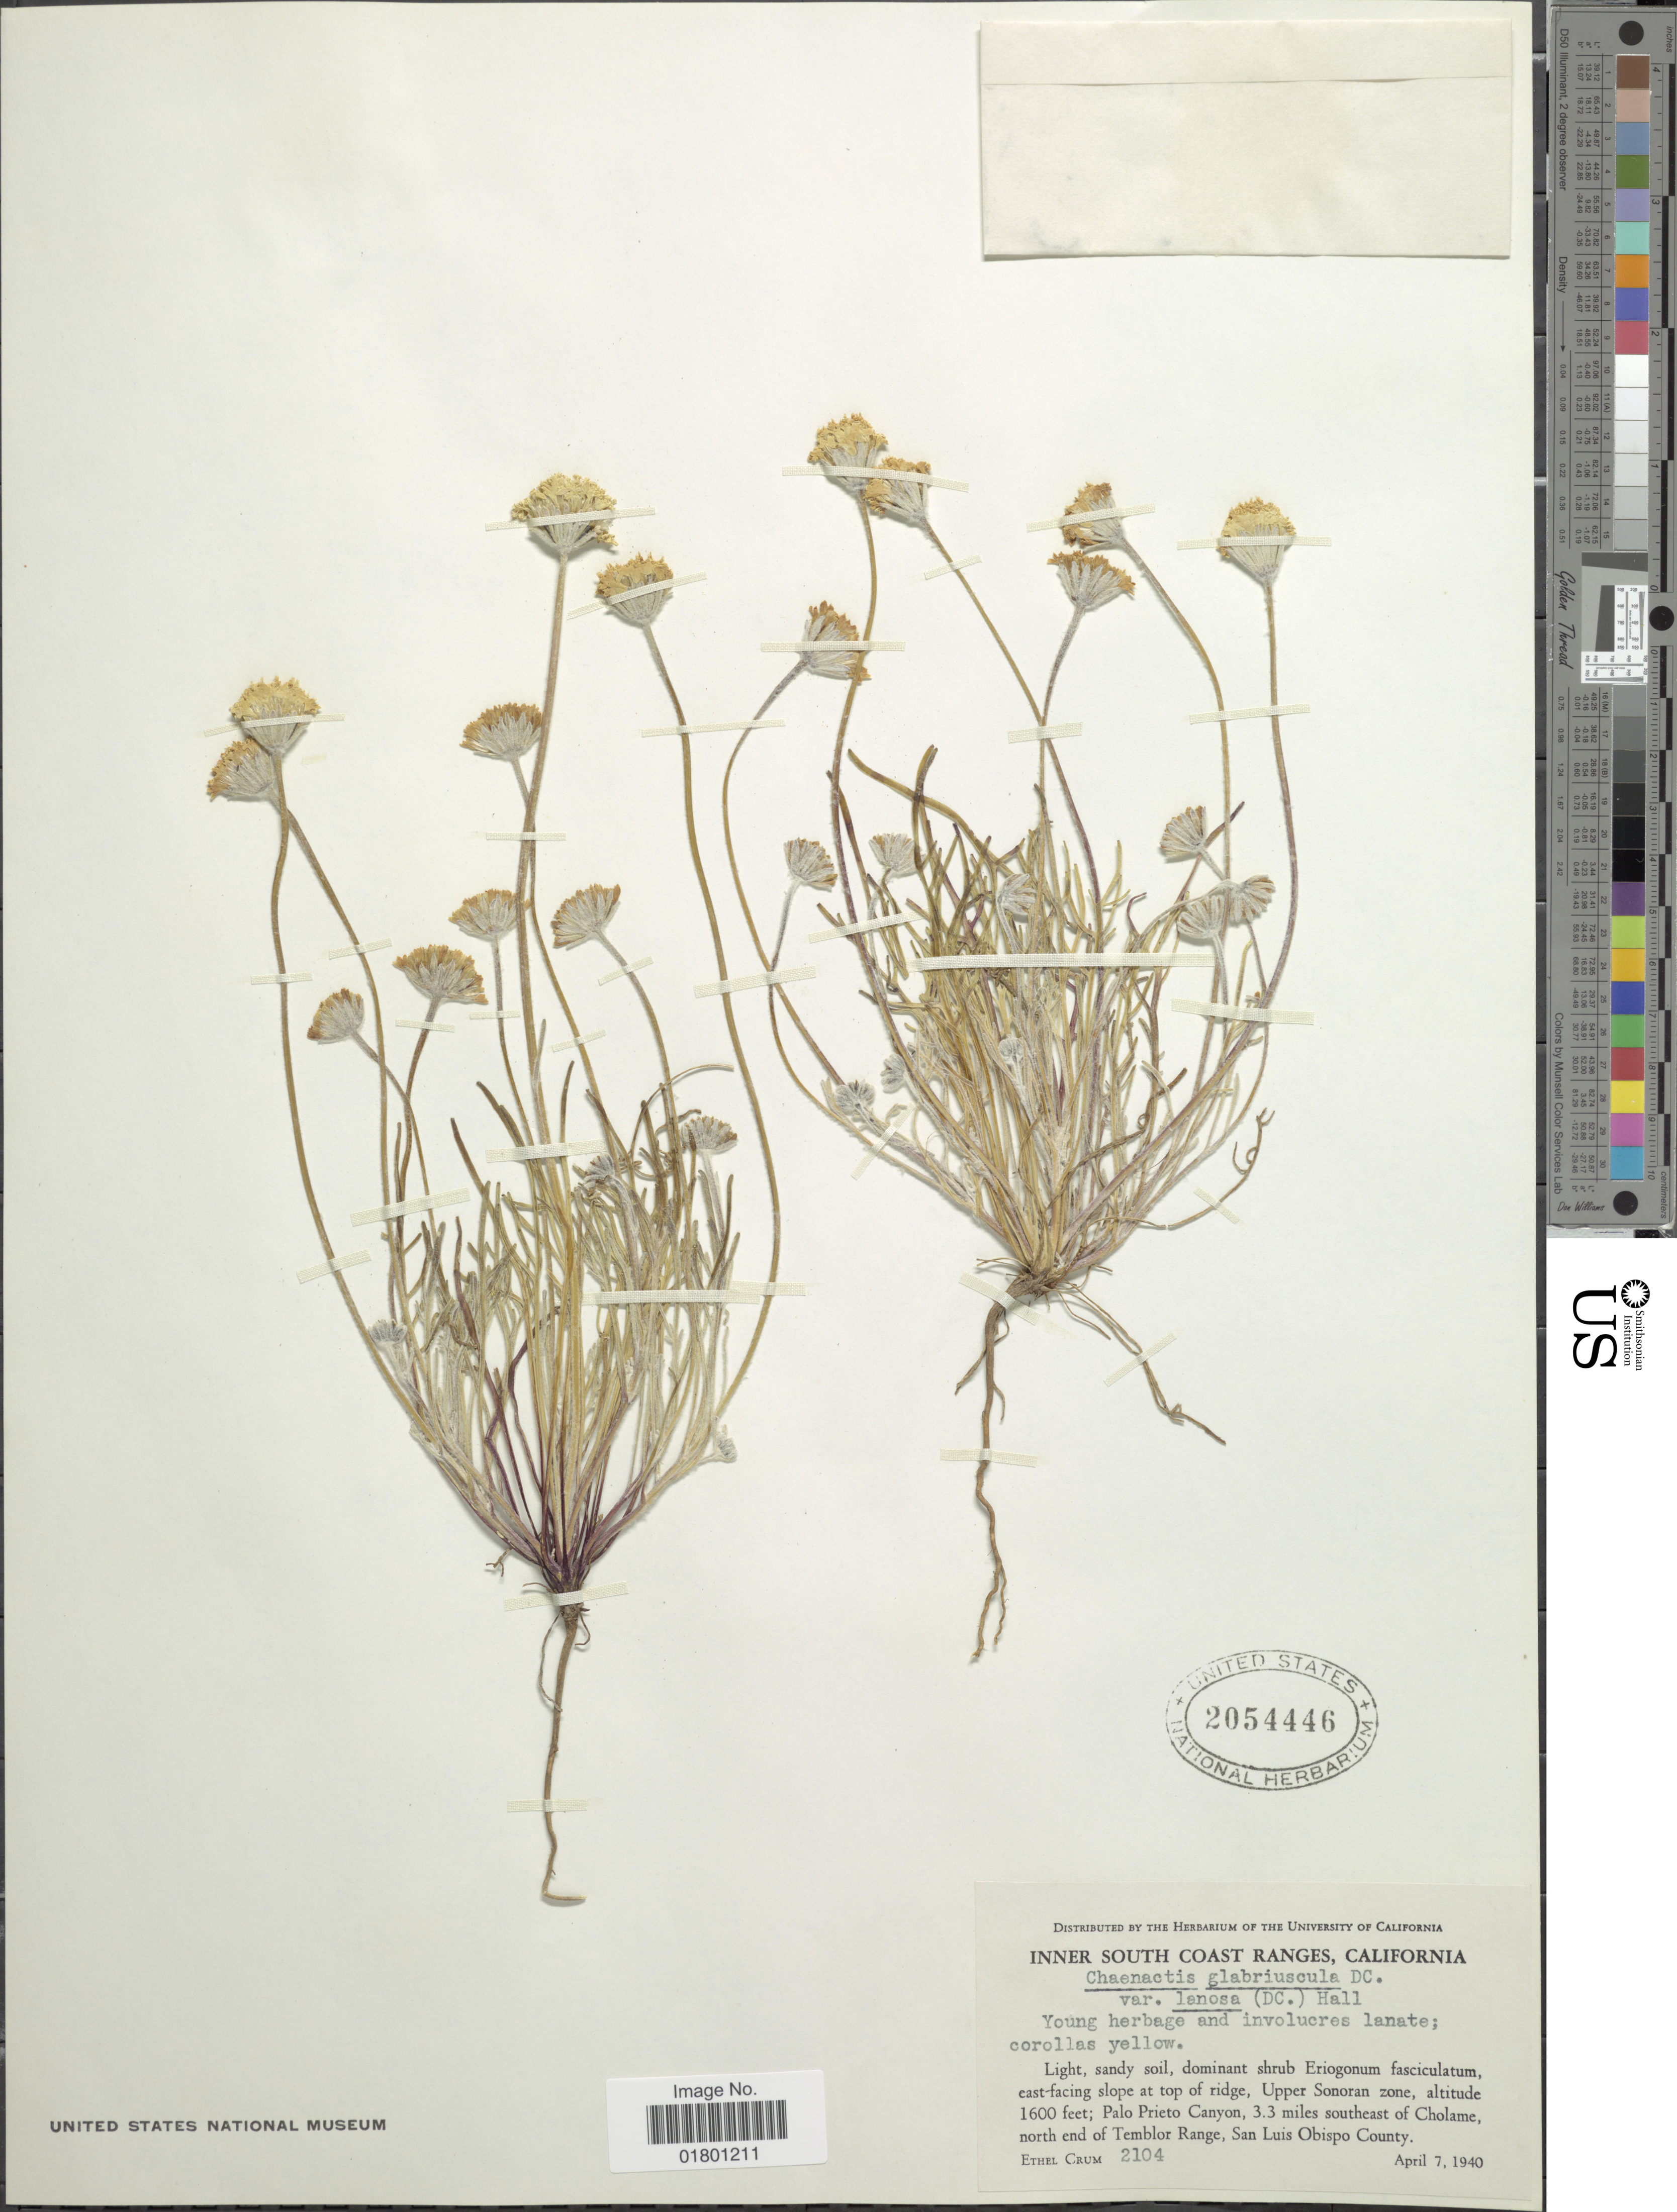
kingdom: Plantae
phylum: Tracheophyta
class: Magnoliopsida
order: Asterales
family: Asteraceae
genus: Chaenactis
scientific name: Chaenactis glabriuscula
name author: DC.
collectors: E. K. Crum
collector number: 2104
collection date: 1940-04-07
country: United States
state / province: California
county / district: San Luis Obispo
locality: South Coast Ranges, east-facing slope at top of ridge, Upper Sonoran Zone, Palo Prieto Canyon, 3.3 miles southeast of Cholame, north end of Temblor Range, San Luis Obispo County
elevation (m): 488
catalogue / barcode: US 2054446